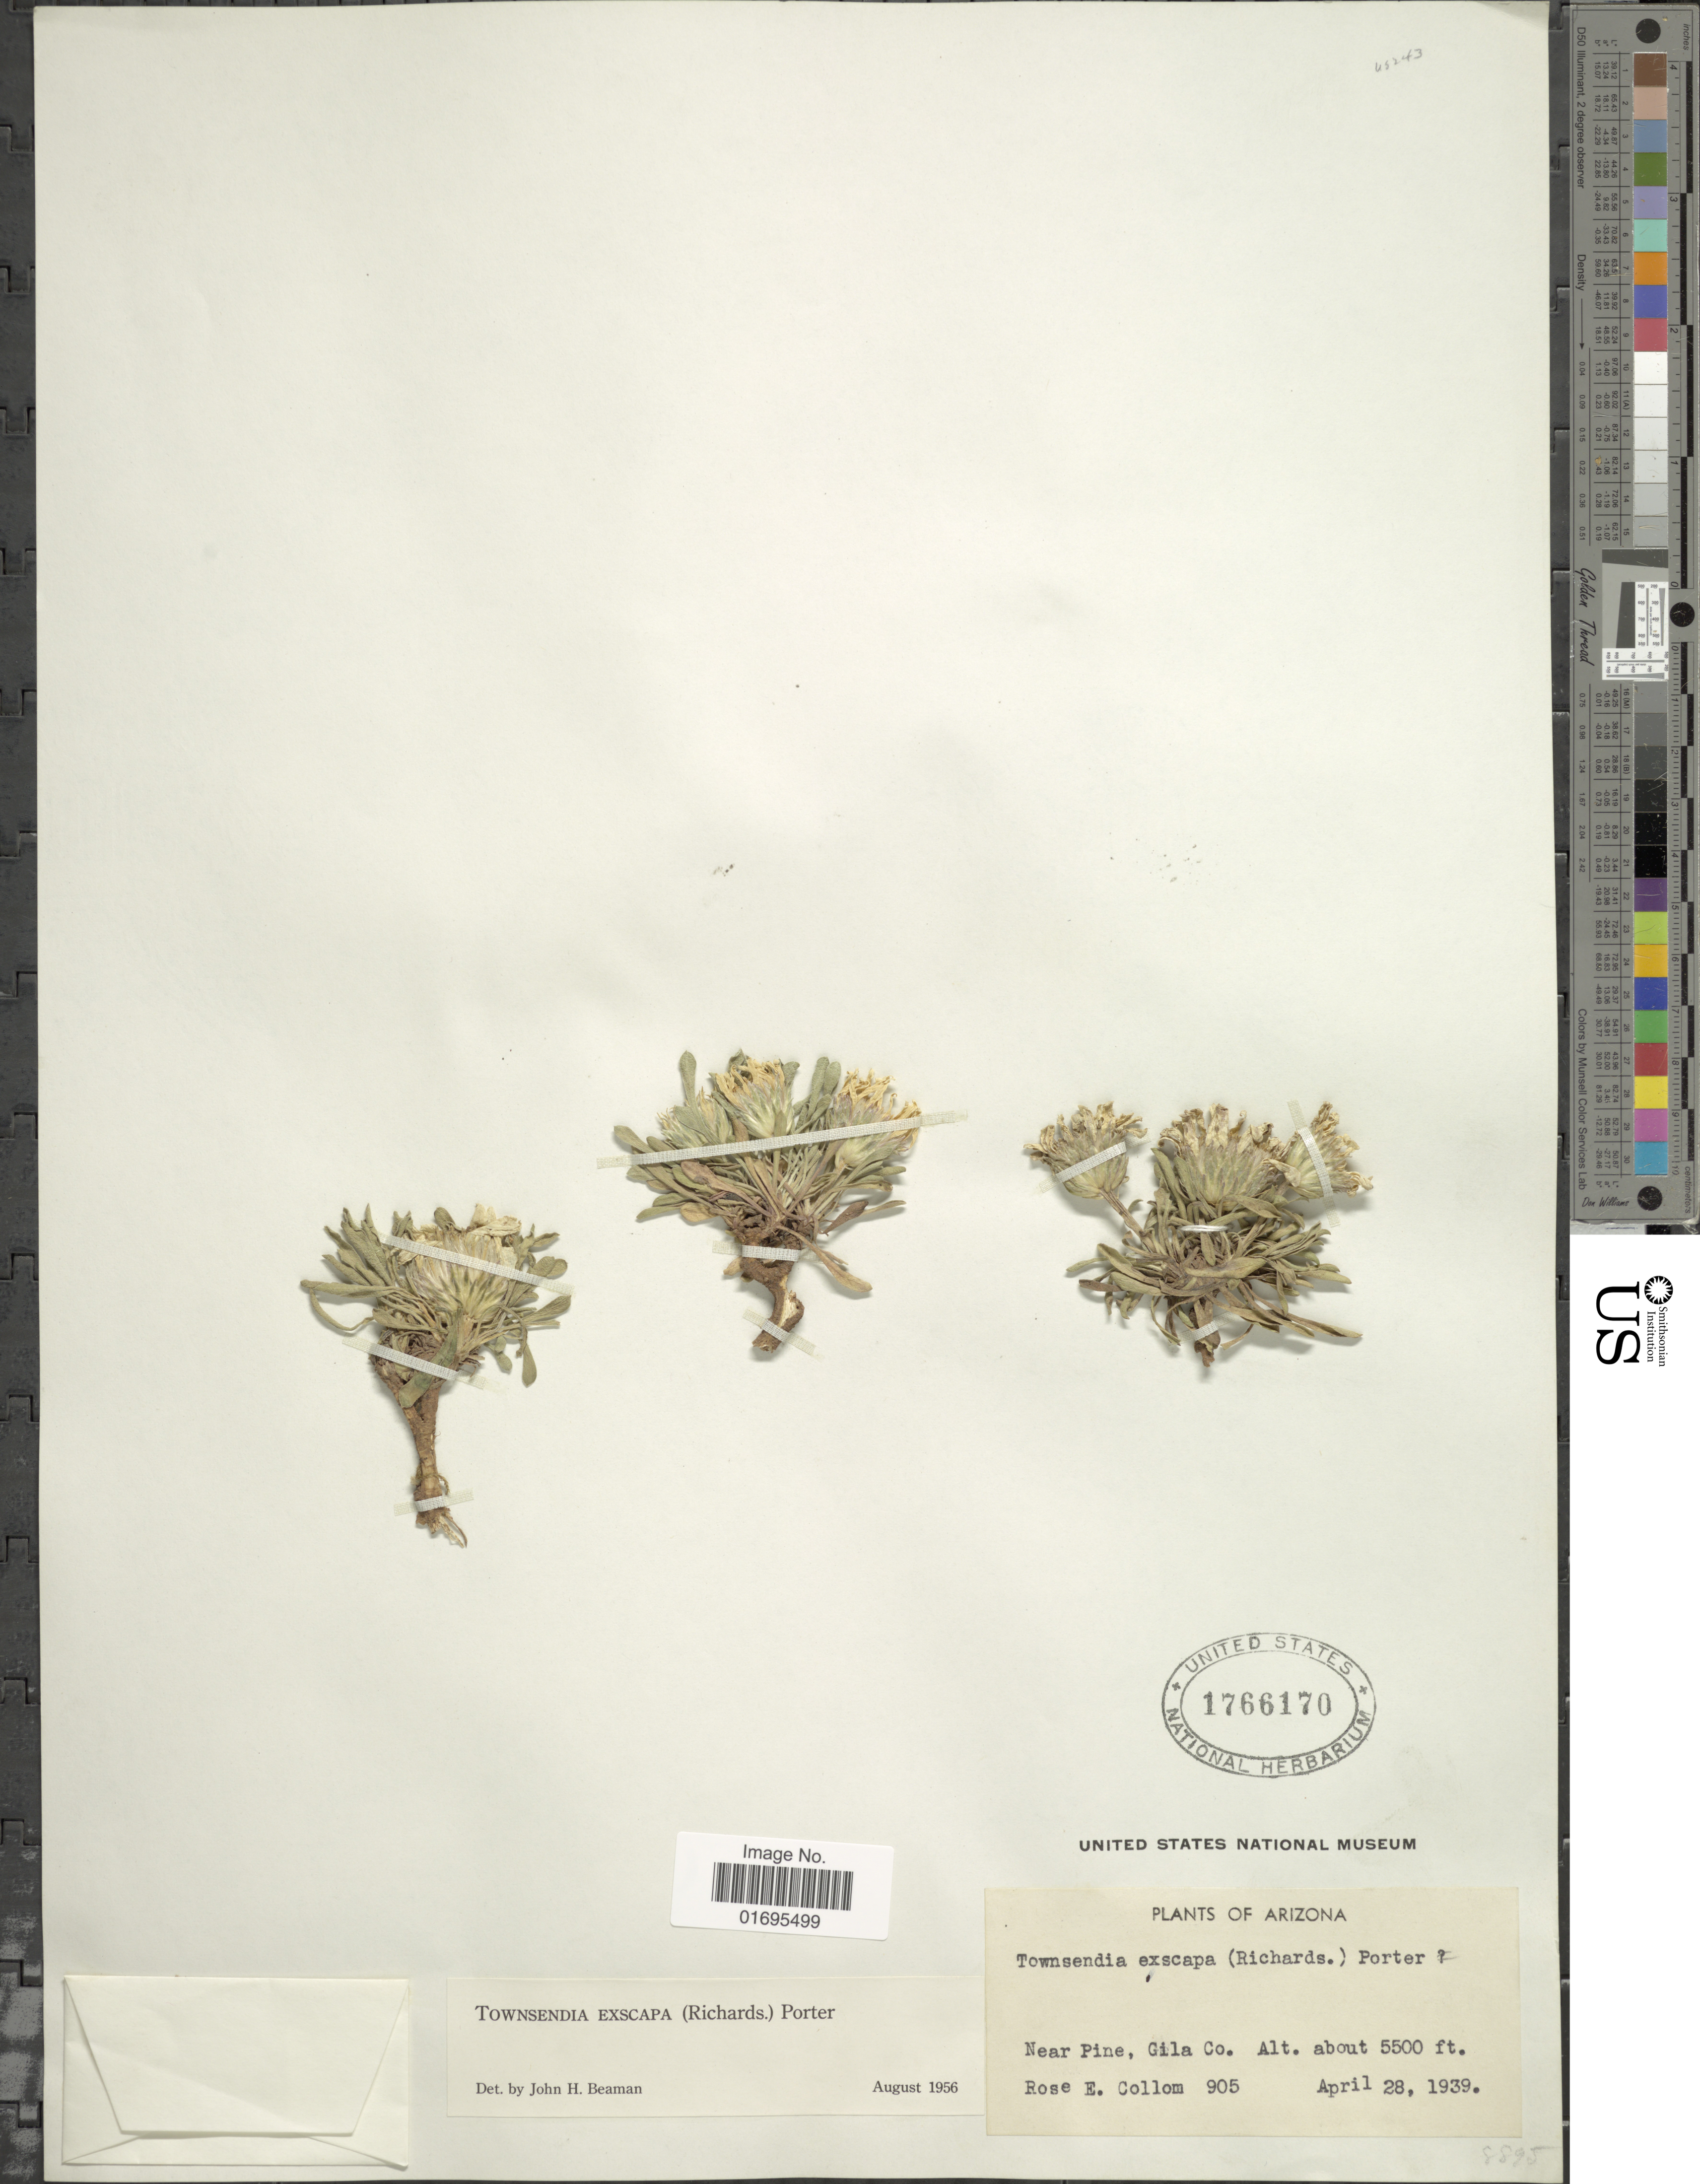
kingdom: Plantae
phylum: Tracheophyta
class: Magnoliopsida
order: Asterales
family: Asteraceae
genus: Townsendia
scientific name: Townsendia exscapa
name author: (Richardson) Porter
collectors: R. E. Collom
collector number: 905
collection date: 1939-04-28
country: United States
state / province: Arizona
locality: Near Pine, Gila Co.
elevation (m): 1676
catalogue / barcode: US 1766170